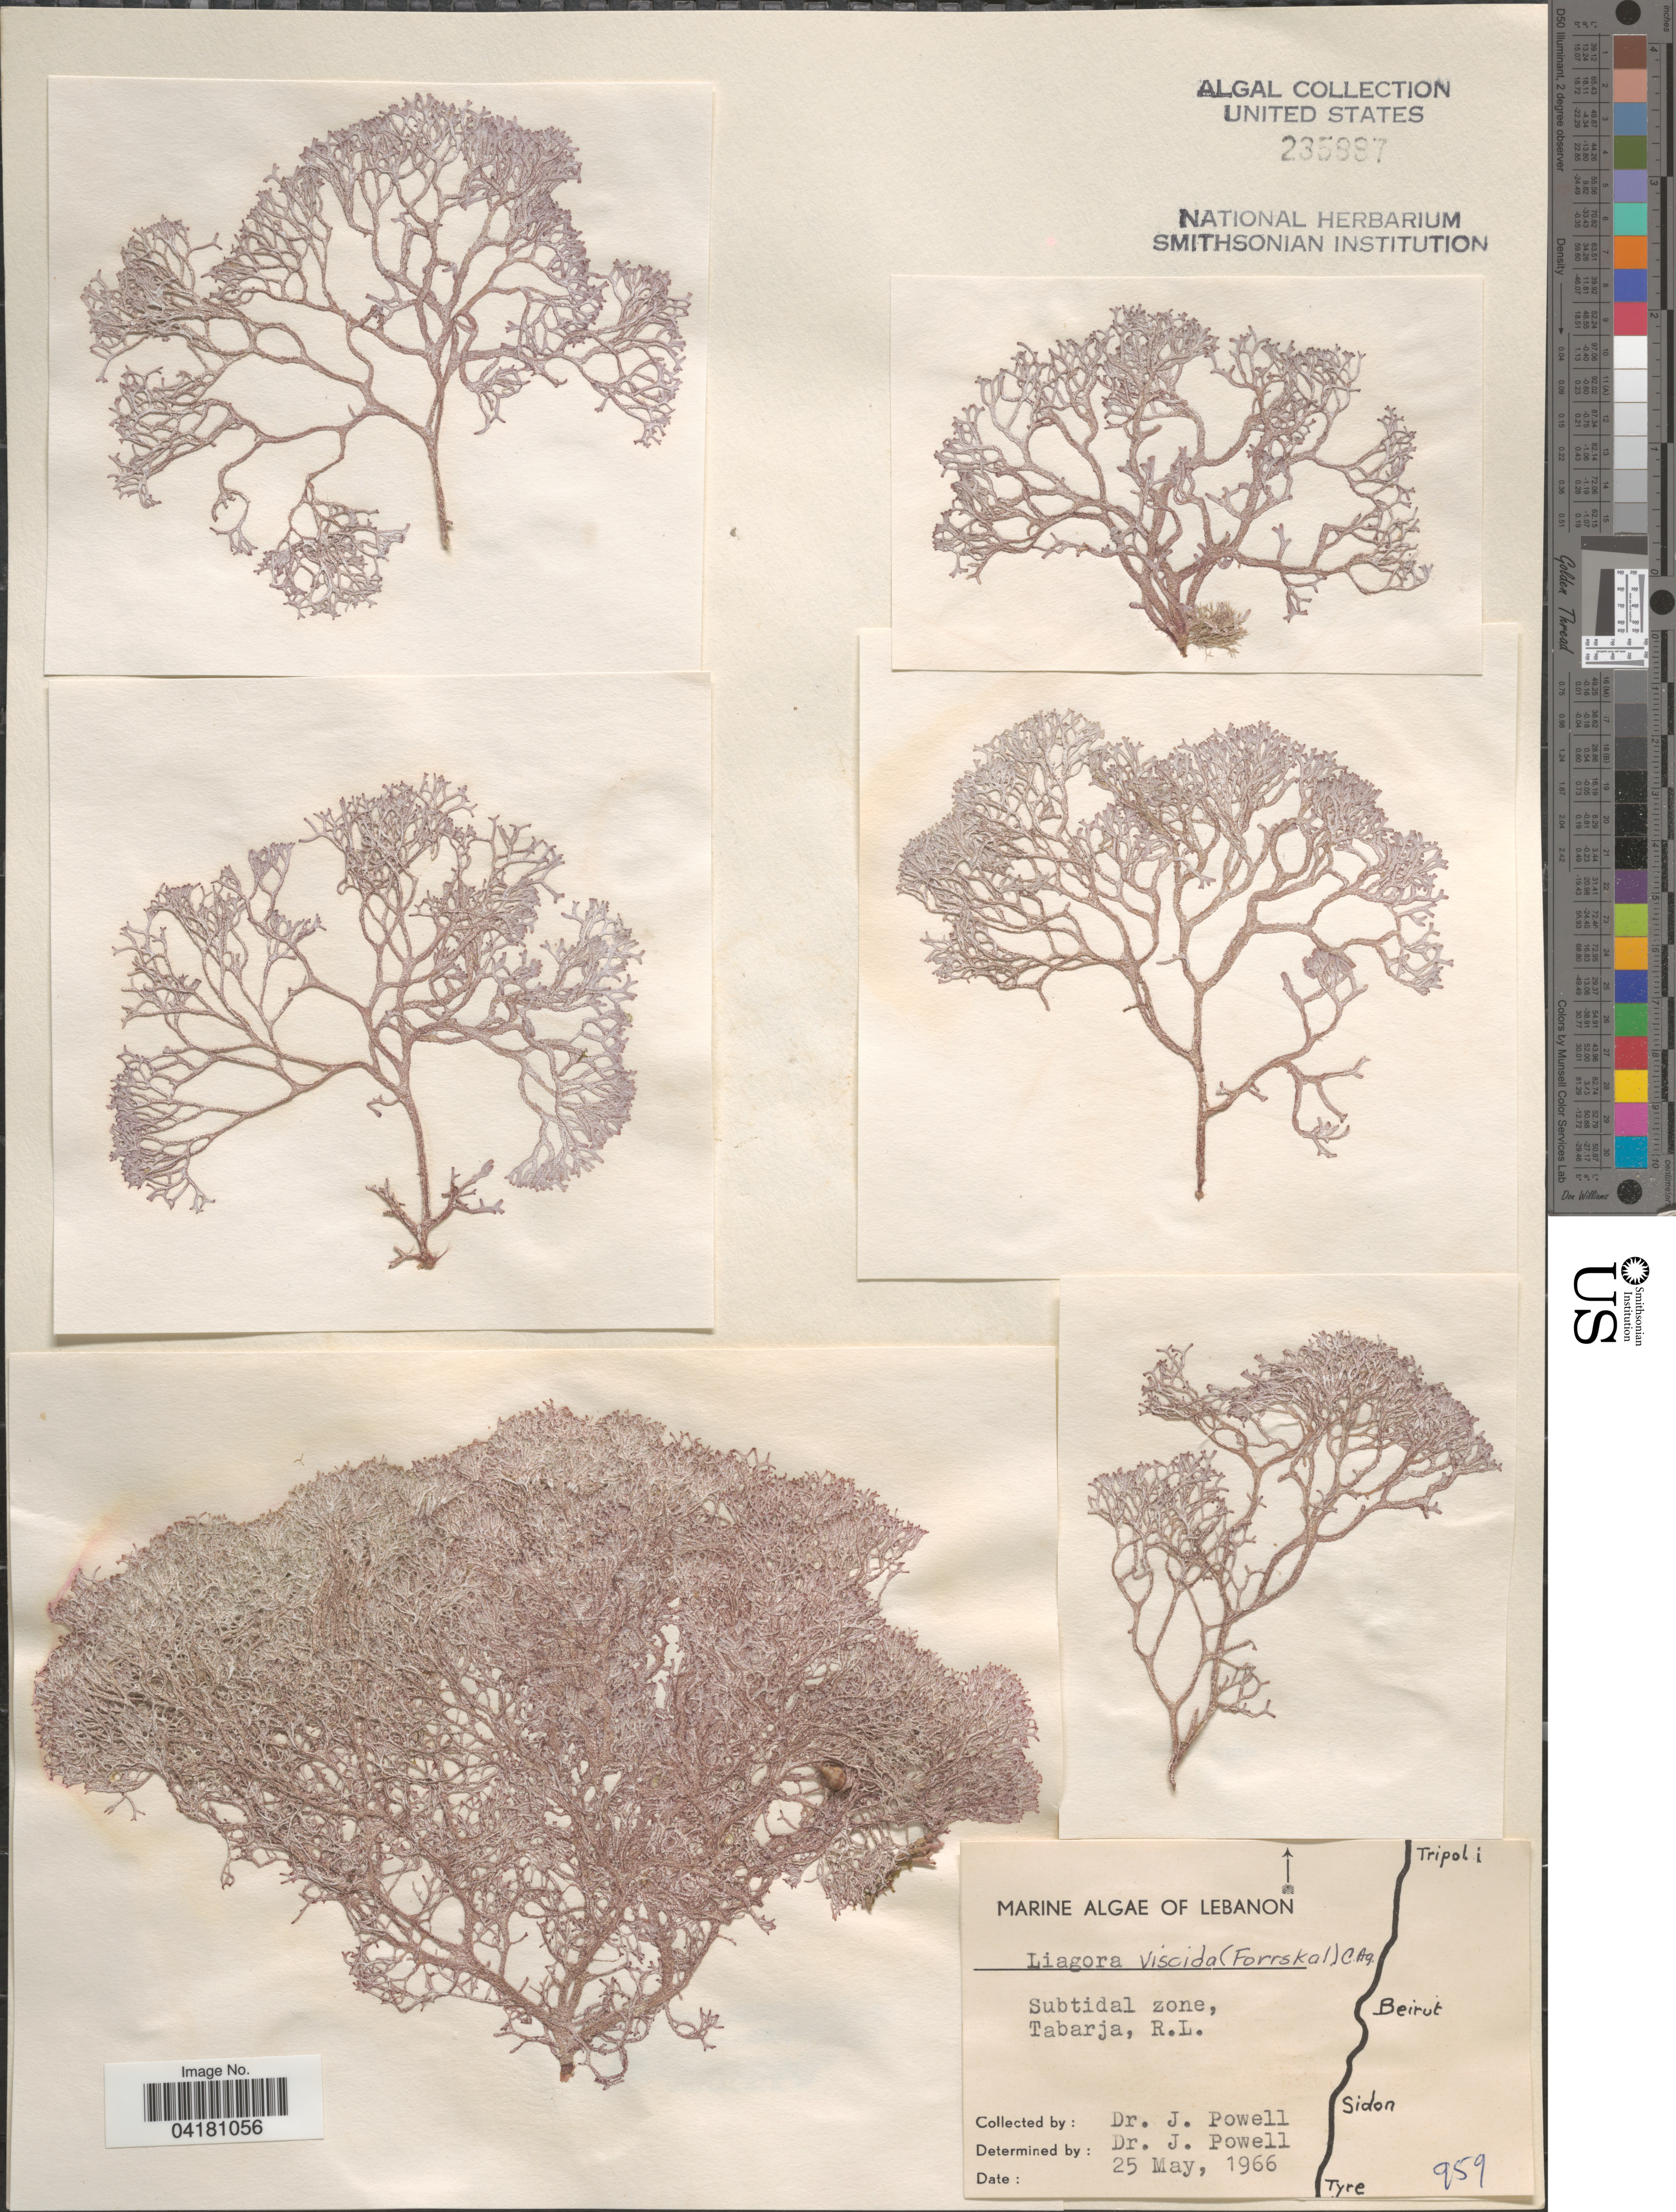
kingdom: Plantae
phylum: Rhodophyta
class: Florideophyceae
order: Nemaliales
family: Liagoraceae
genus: Liagora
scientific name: Liagora viscida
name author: (Forssk.) C. Agardh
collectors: J. Powell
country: Tunisia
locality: Subtidal zone, Tabarja, R.L.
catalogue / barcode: US 235897